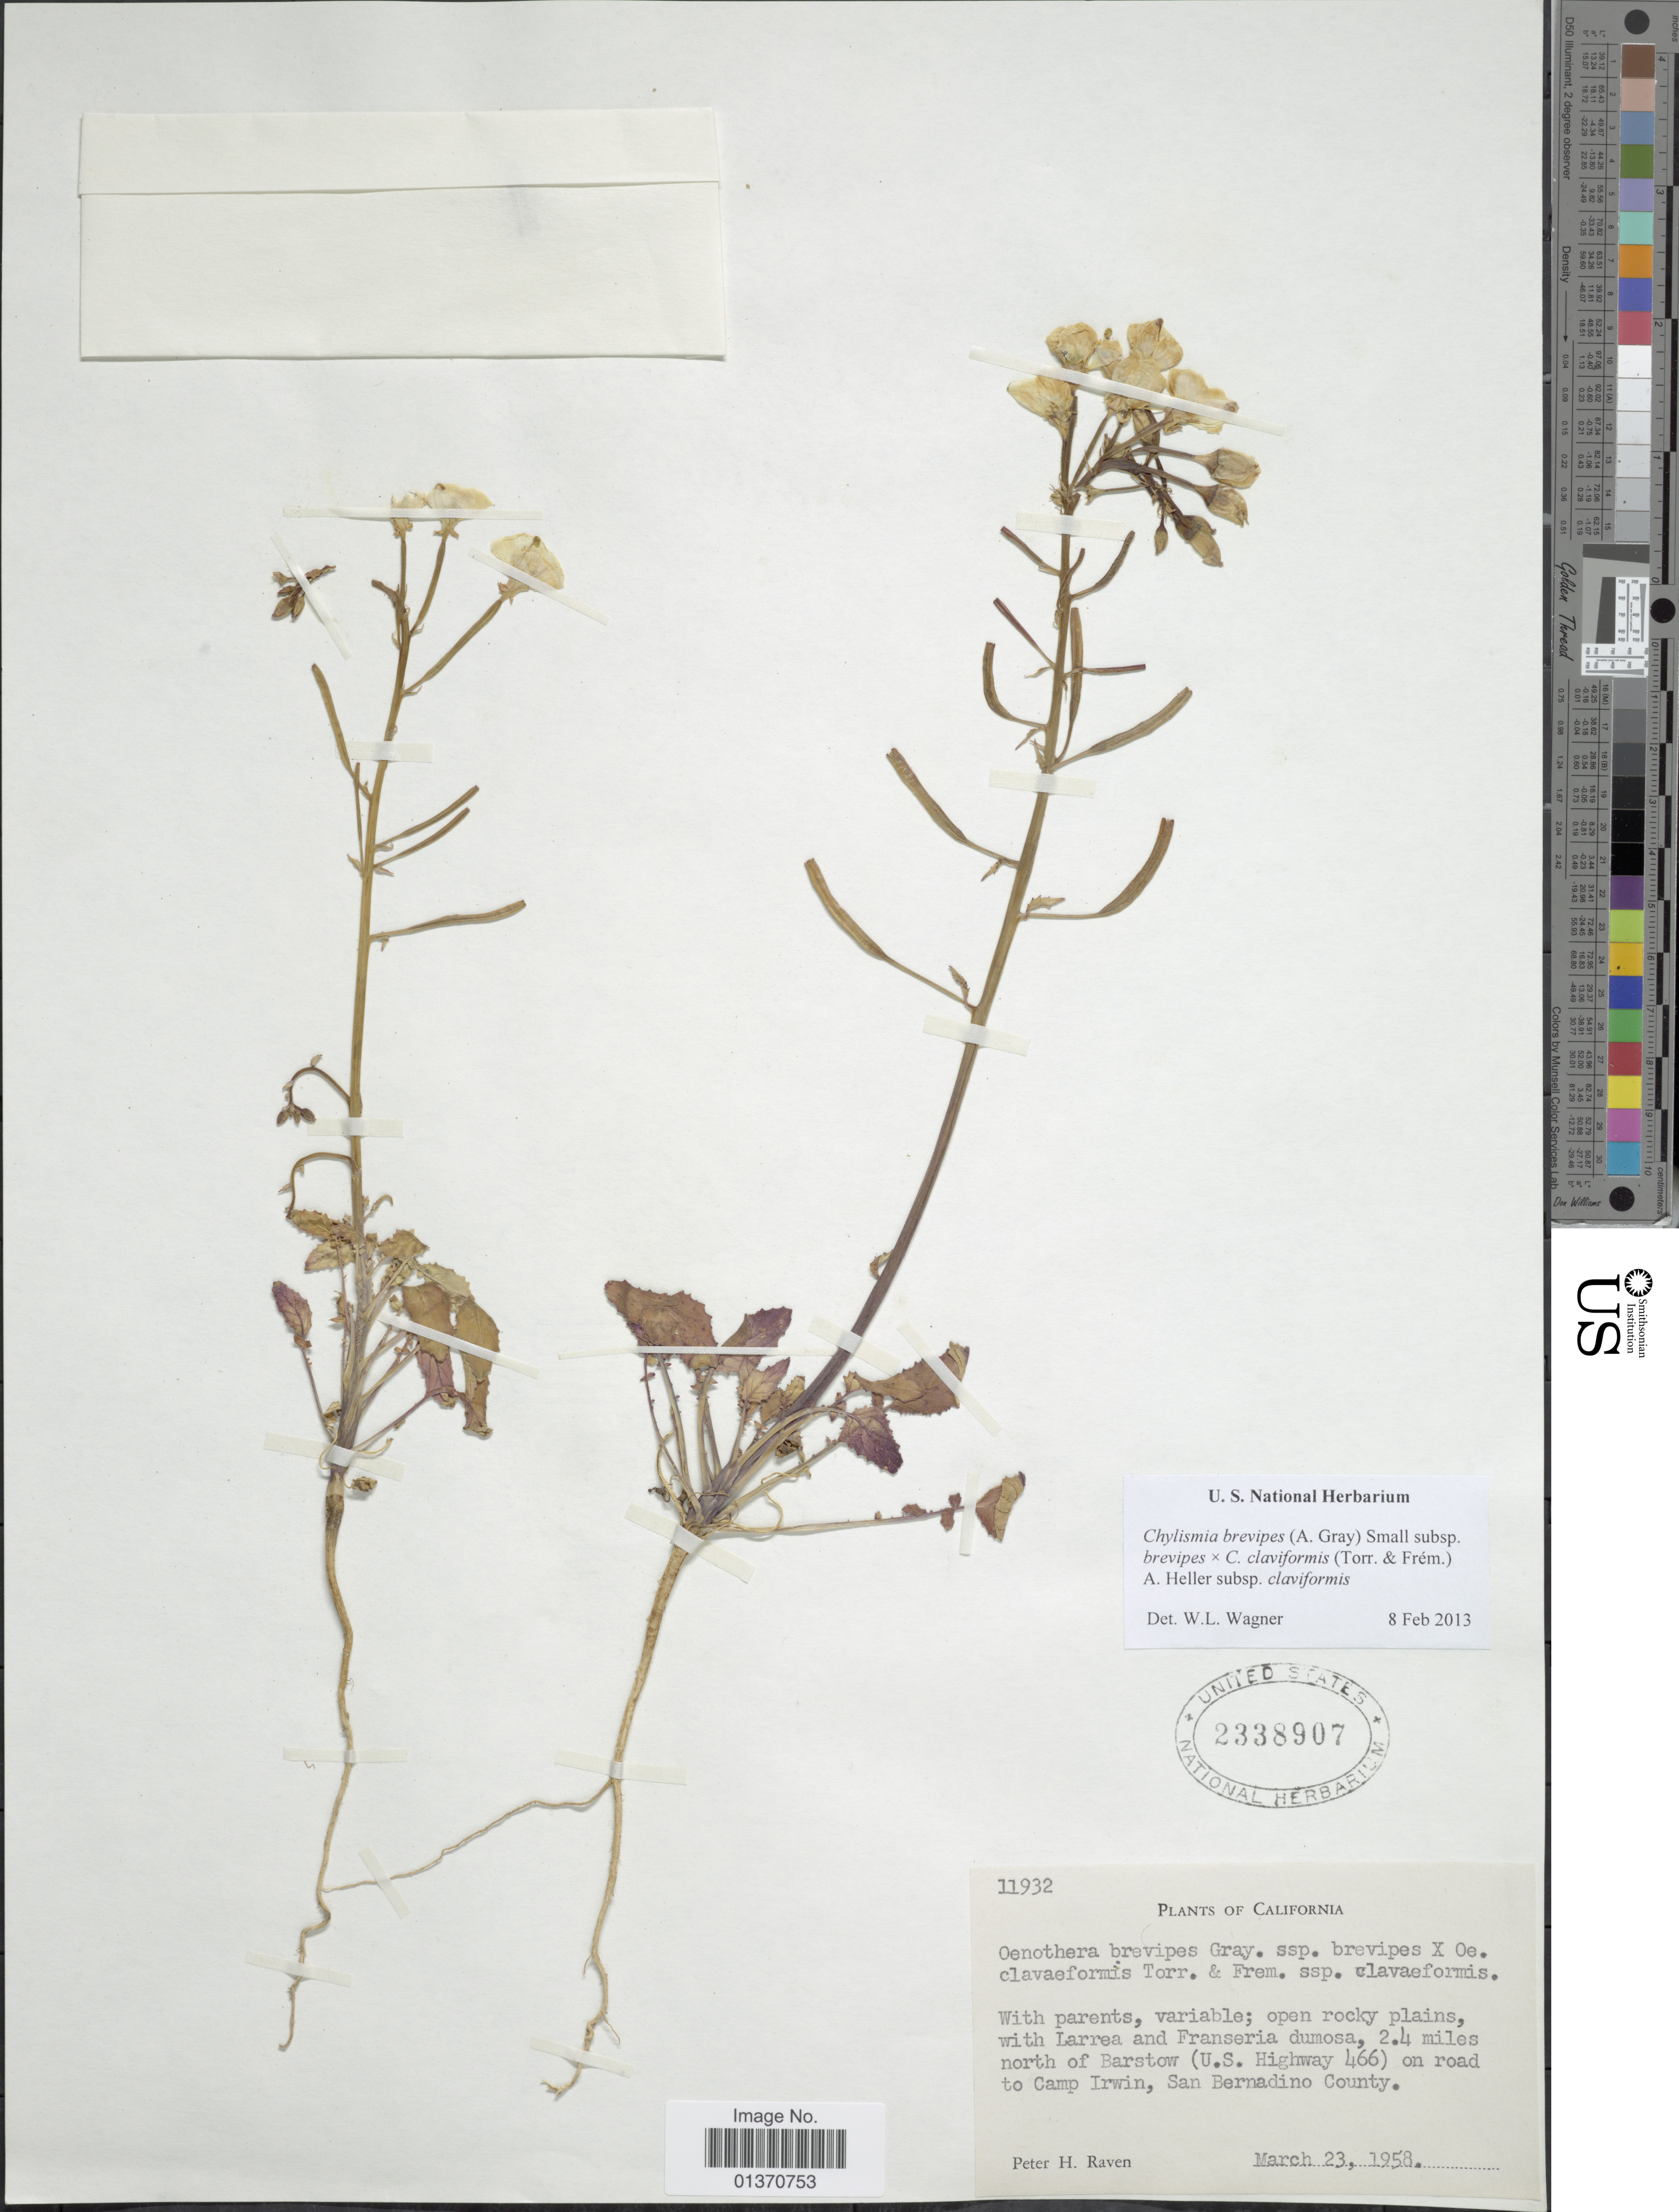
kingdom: Plantae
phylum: Tracheophyta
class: Magnoliopsida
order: Myrtales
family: Onagraceae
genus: Chylismia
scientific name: Chylismia brevipes subsp. brevipes x C. claviformis (Torr. & Frém.) A. Heller subsp. claviformis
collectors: P. Raven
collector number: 11932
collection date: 1958-03-23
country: United States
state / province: California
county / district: San Bernardino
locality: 2.4 miles north of Barstow (U.S. Highway 466) on road to Camp Irwin, San Bernardino County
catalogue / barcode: US 2338907